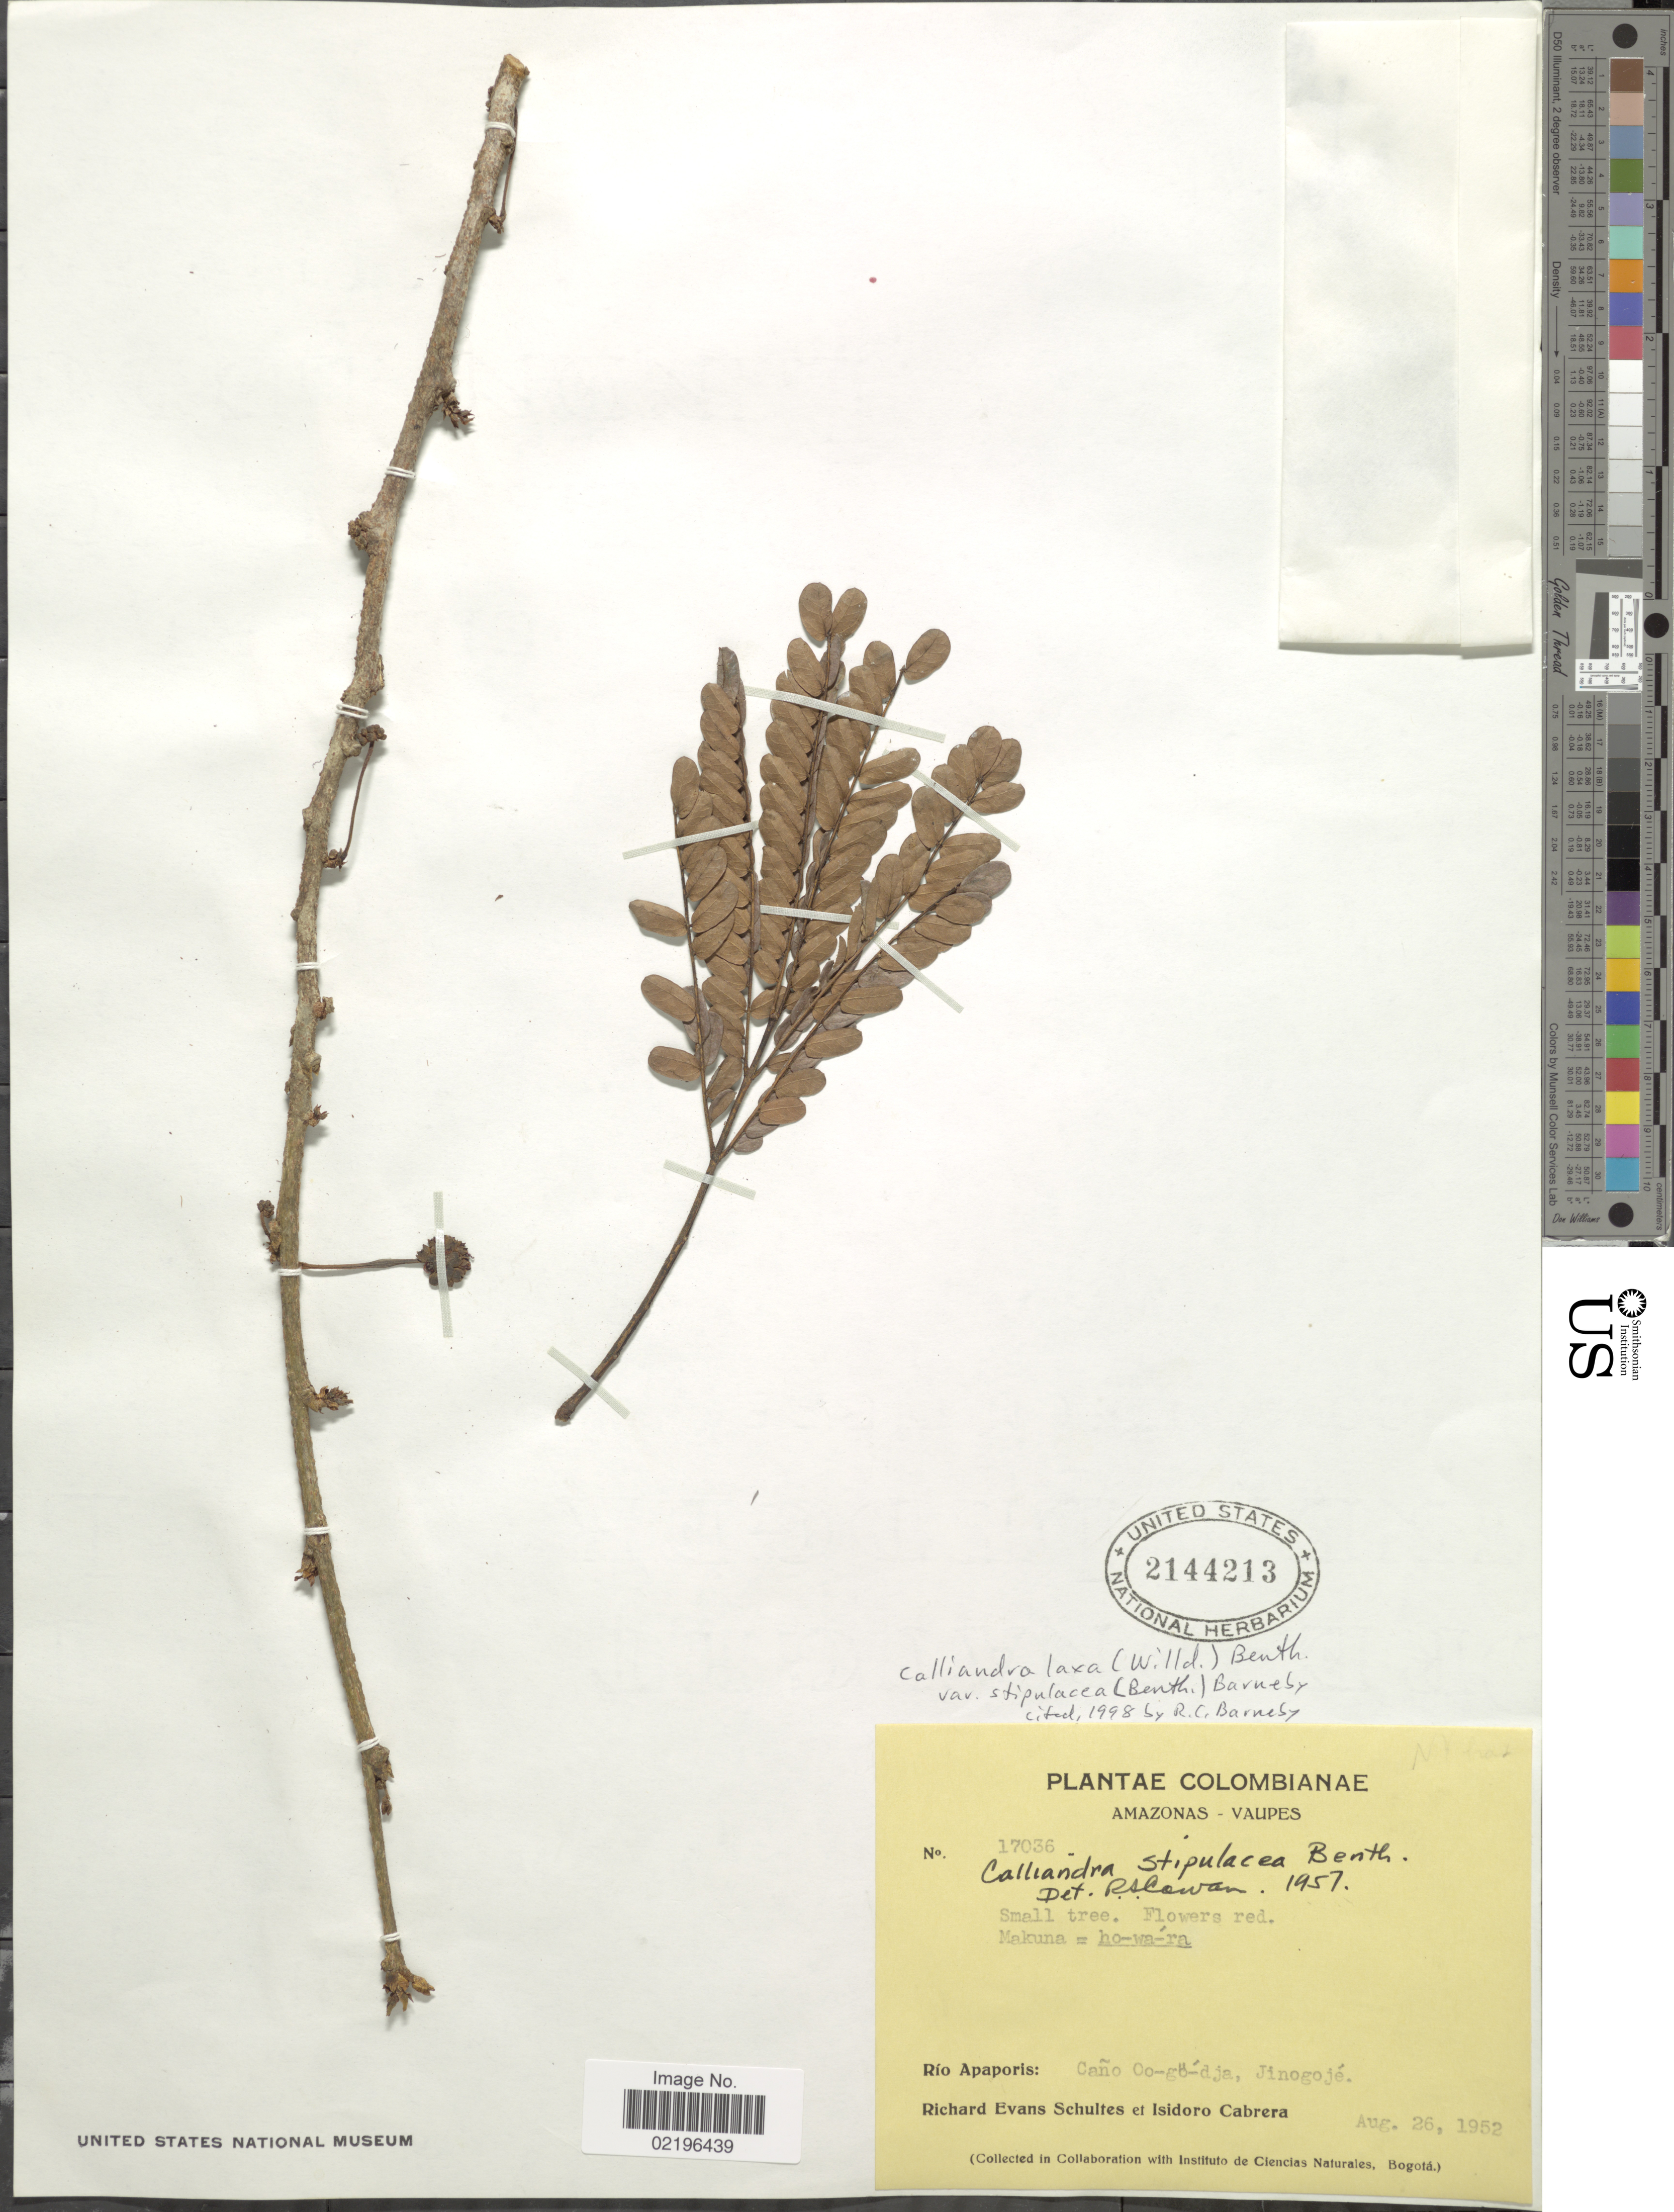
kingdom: Plantae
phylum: Tracheophyta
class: Magnoliopsida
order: Fabales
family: Fabaceae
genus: Calliandra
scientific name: Calliandra laxa var. stipulacea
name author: (Benth.) Barneby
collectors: R. E. Schultes & I. Cabrera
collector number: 17036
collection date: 1952-08-26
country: Colombia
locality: Amazonas - Vaupes. Rio Apaporis: Cano Co- go - dja, Jinogoje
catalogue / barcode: US 2144213